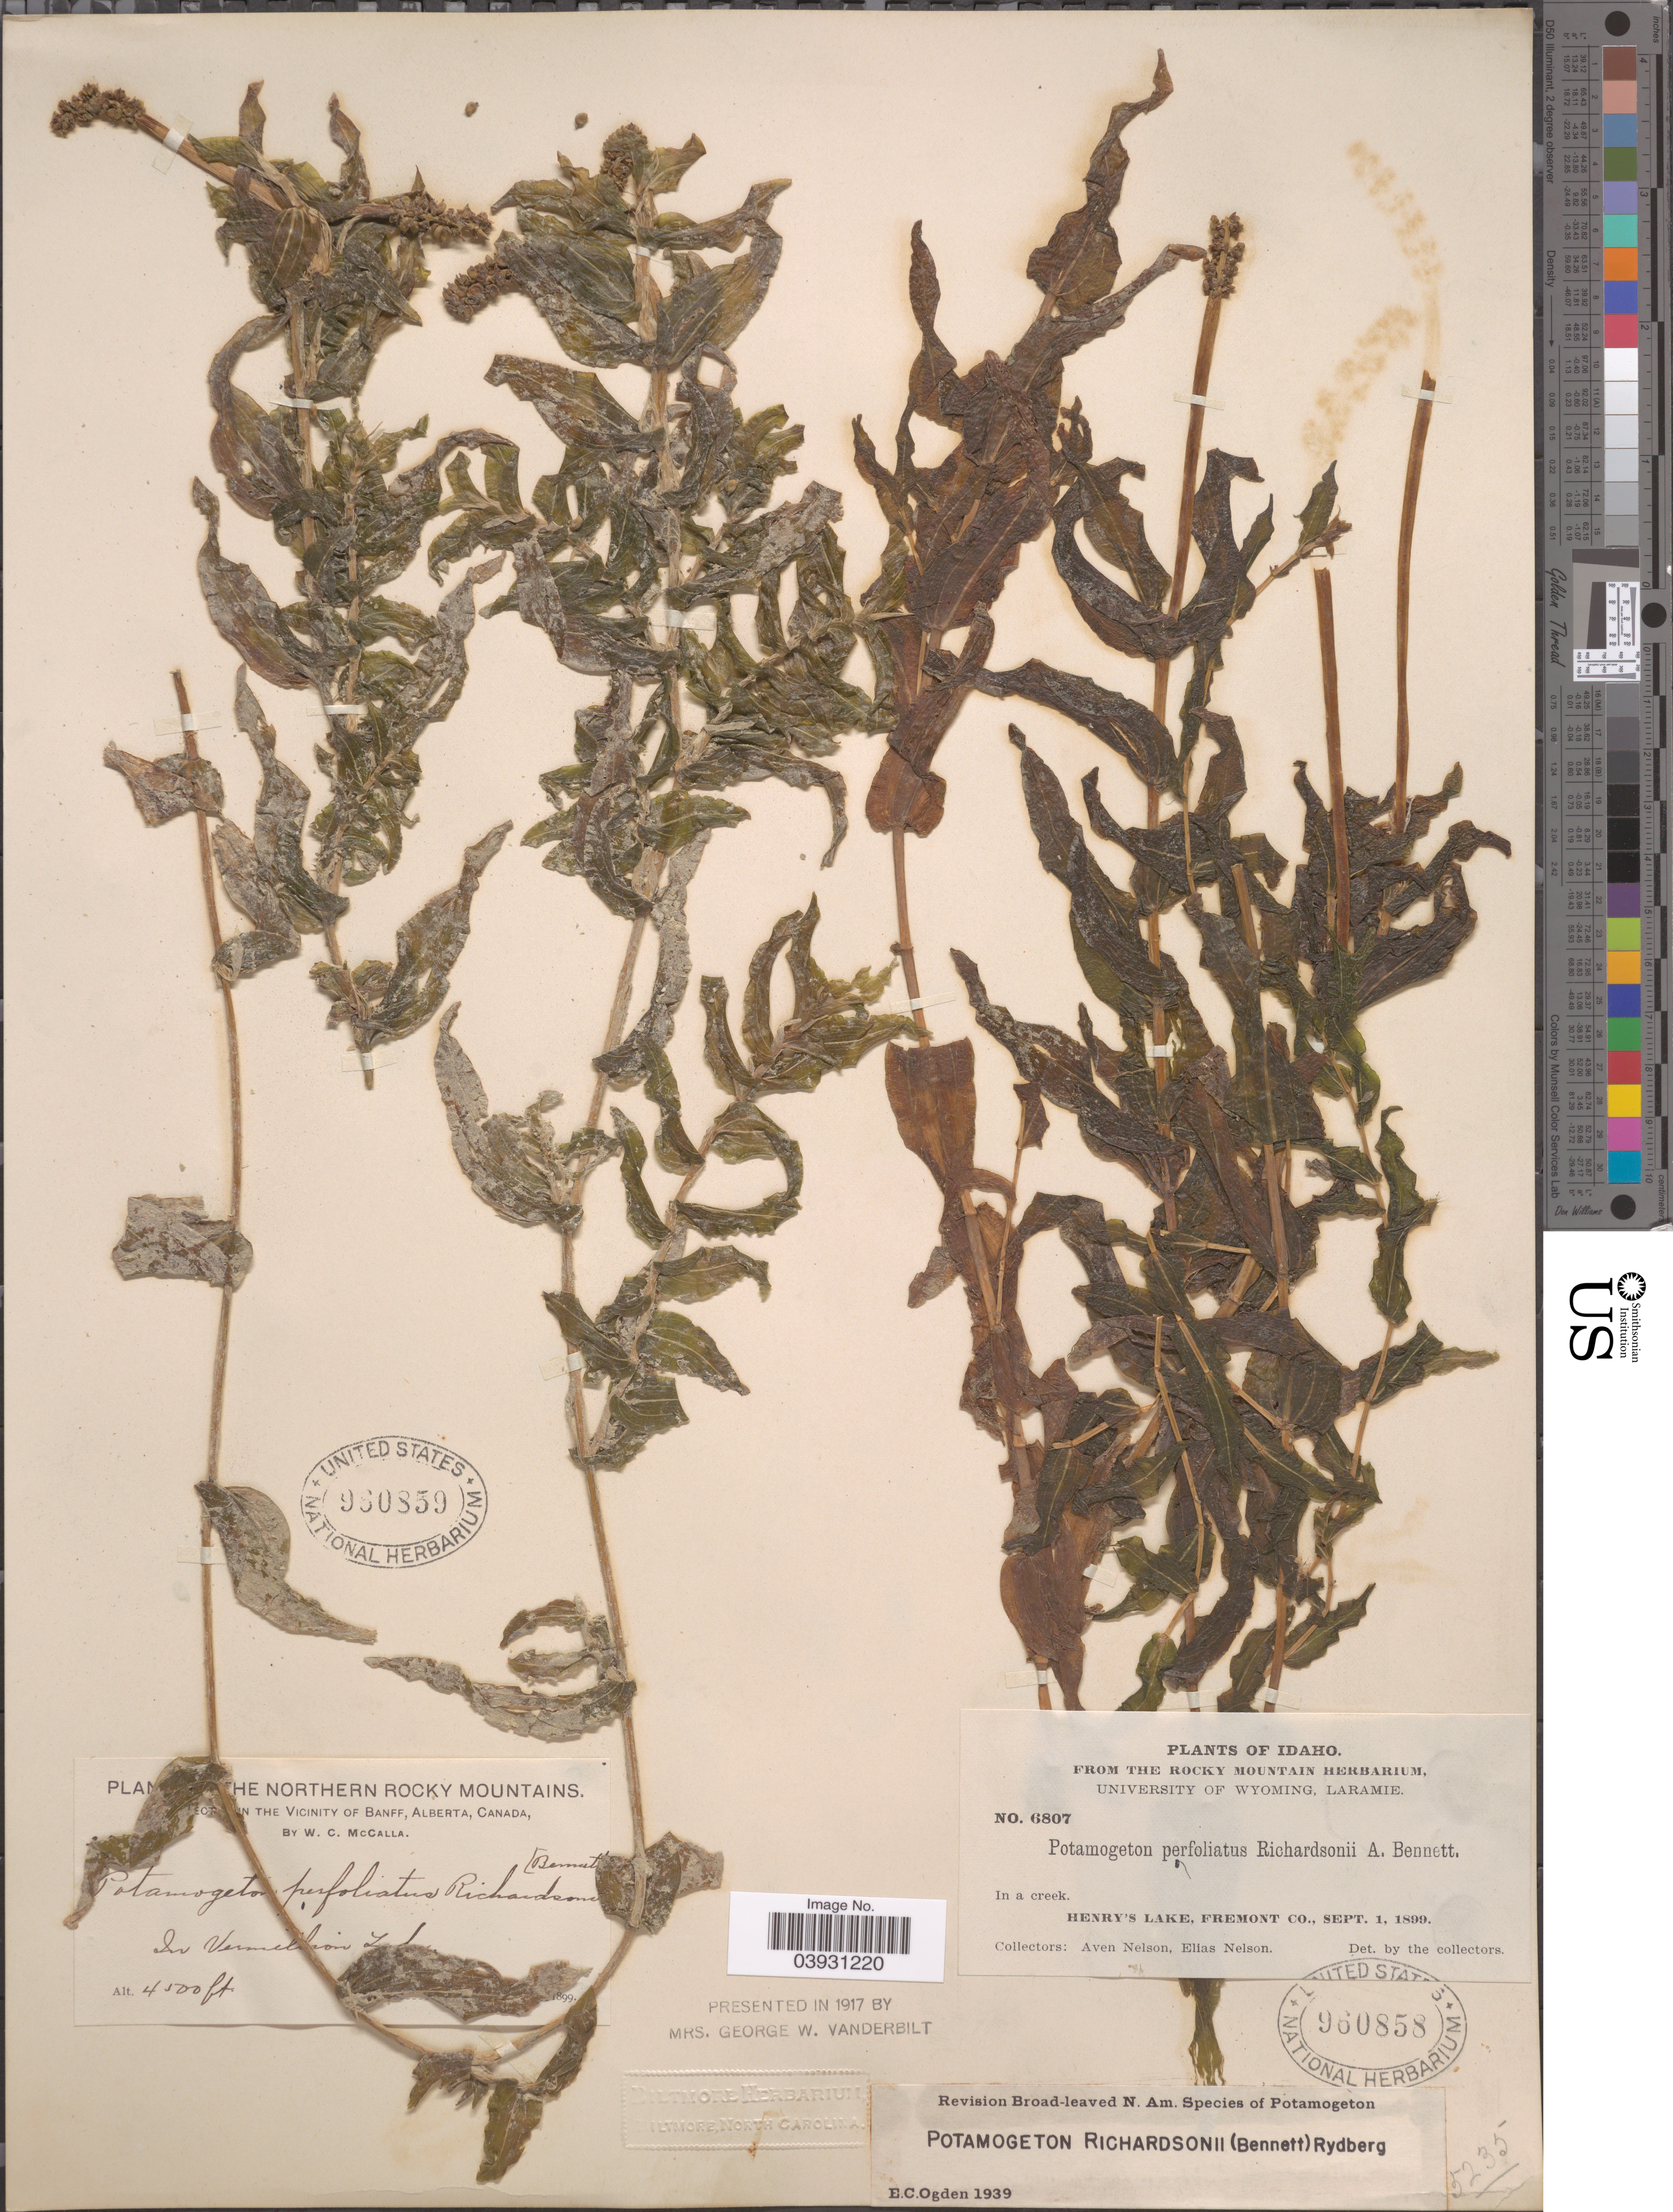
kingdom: Plantae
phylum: Tracheophyta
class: Liliopsida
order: Alismatales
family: Potamogetonaceae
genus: Potamogeton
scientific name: Potamogeton richardsonii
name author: (A.W. Benn.) Rydb.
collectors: W. McCalla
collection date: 1899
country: Canada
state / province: Alberta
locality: Northern Rocky Mountains. In the Vicinity of Banff. In Vermillion Lake.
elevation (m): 1372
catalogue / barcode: US 960859